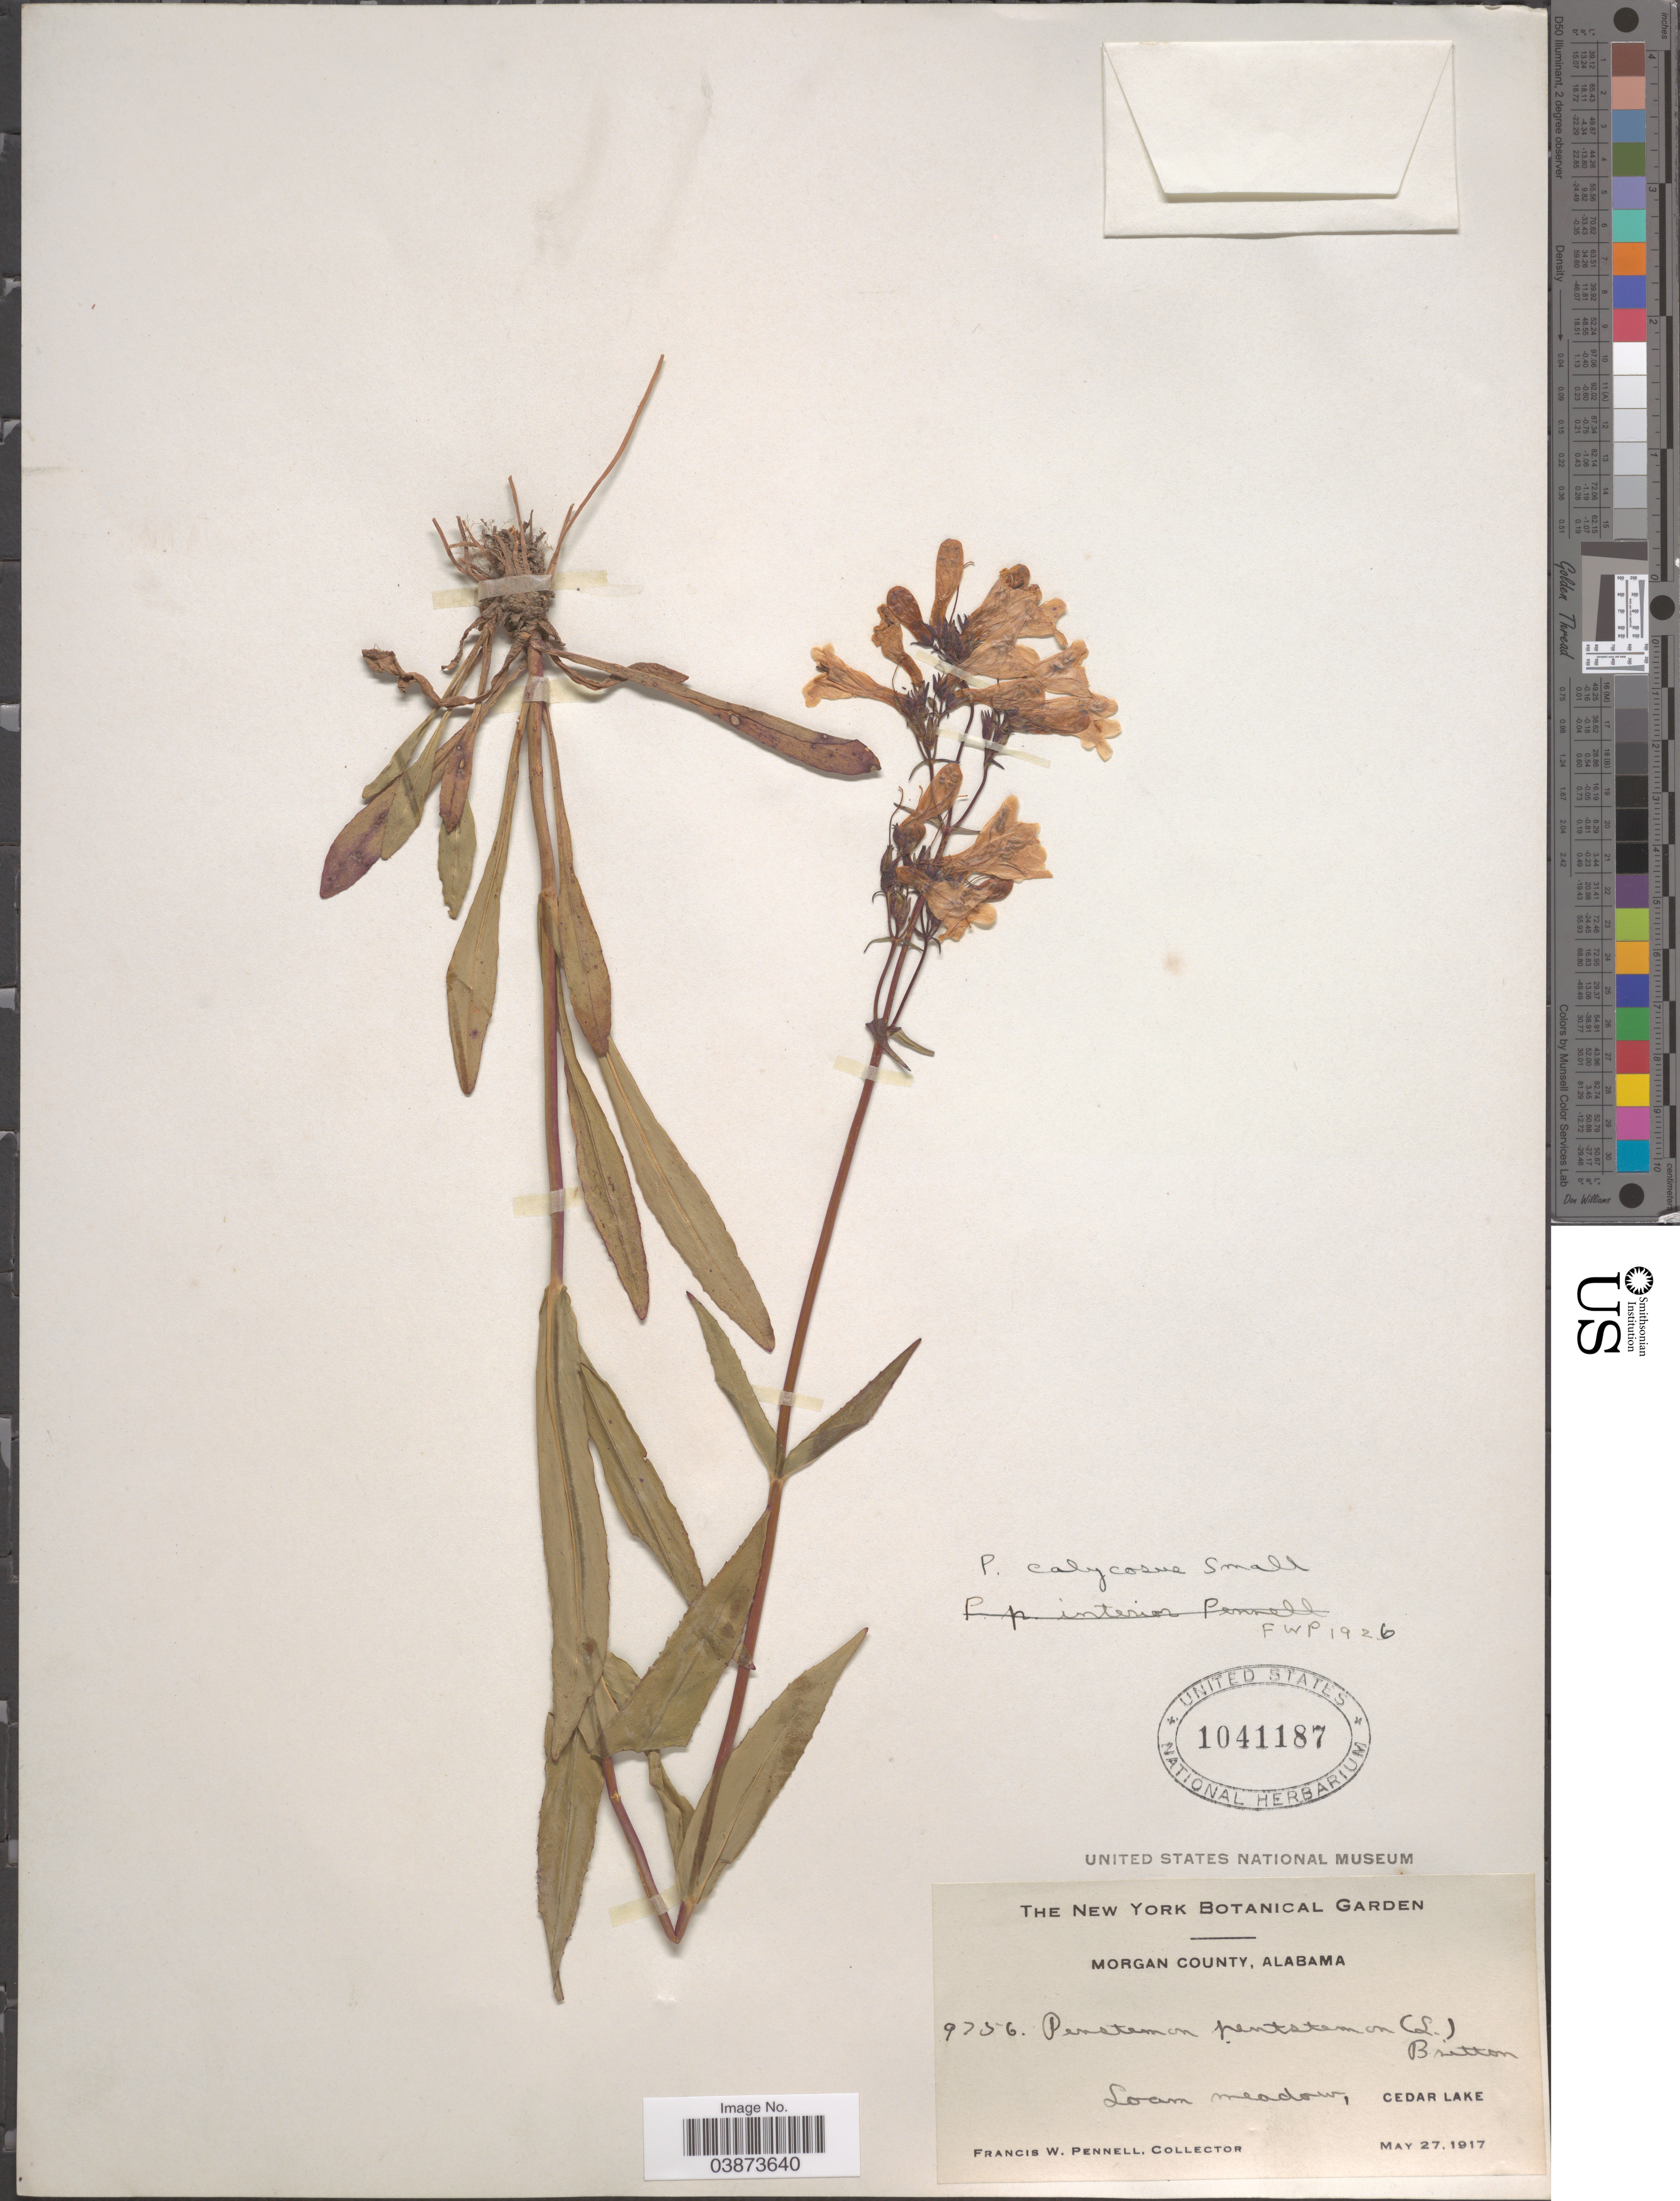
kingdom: Plantae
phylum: Tracheophyta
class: Magnoliopsida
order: Lamiales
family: Plantaginaceae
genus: Penstemon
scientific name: Penstemon calycosus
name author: Small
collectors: F. W. Pennell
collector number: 9756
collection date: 1917-05-27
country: United States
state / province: Alabama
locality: Morgan County. Loam meadow, Cedar Lake.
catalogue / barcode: US 1041187